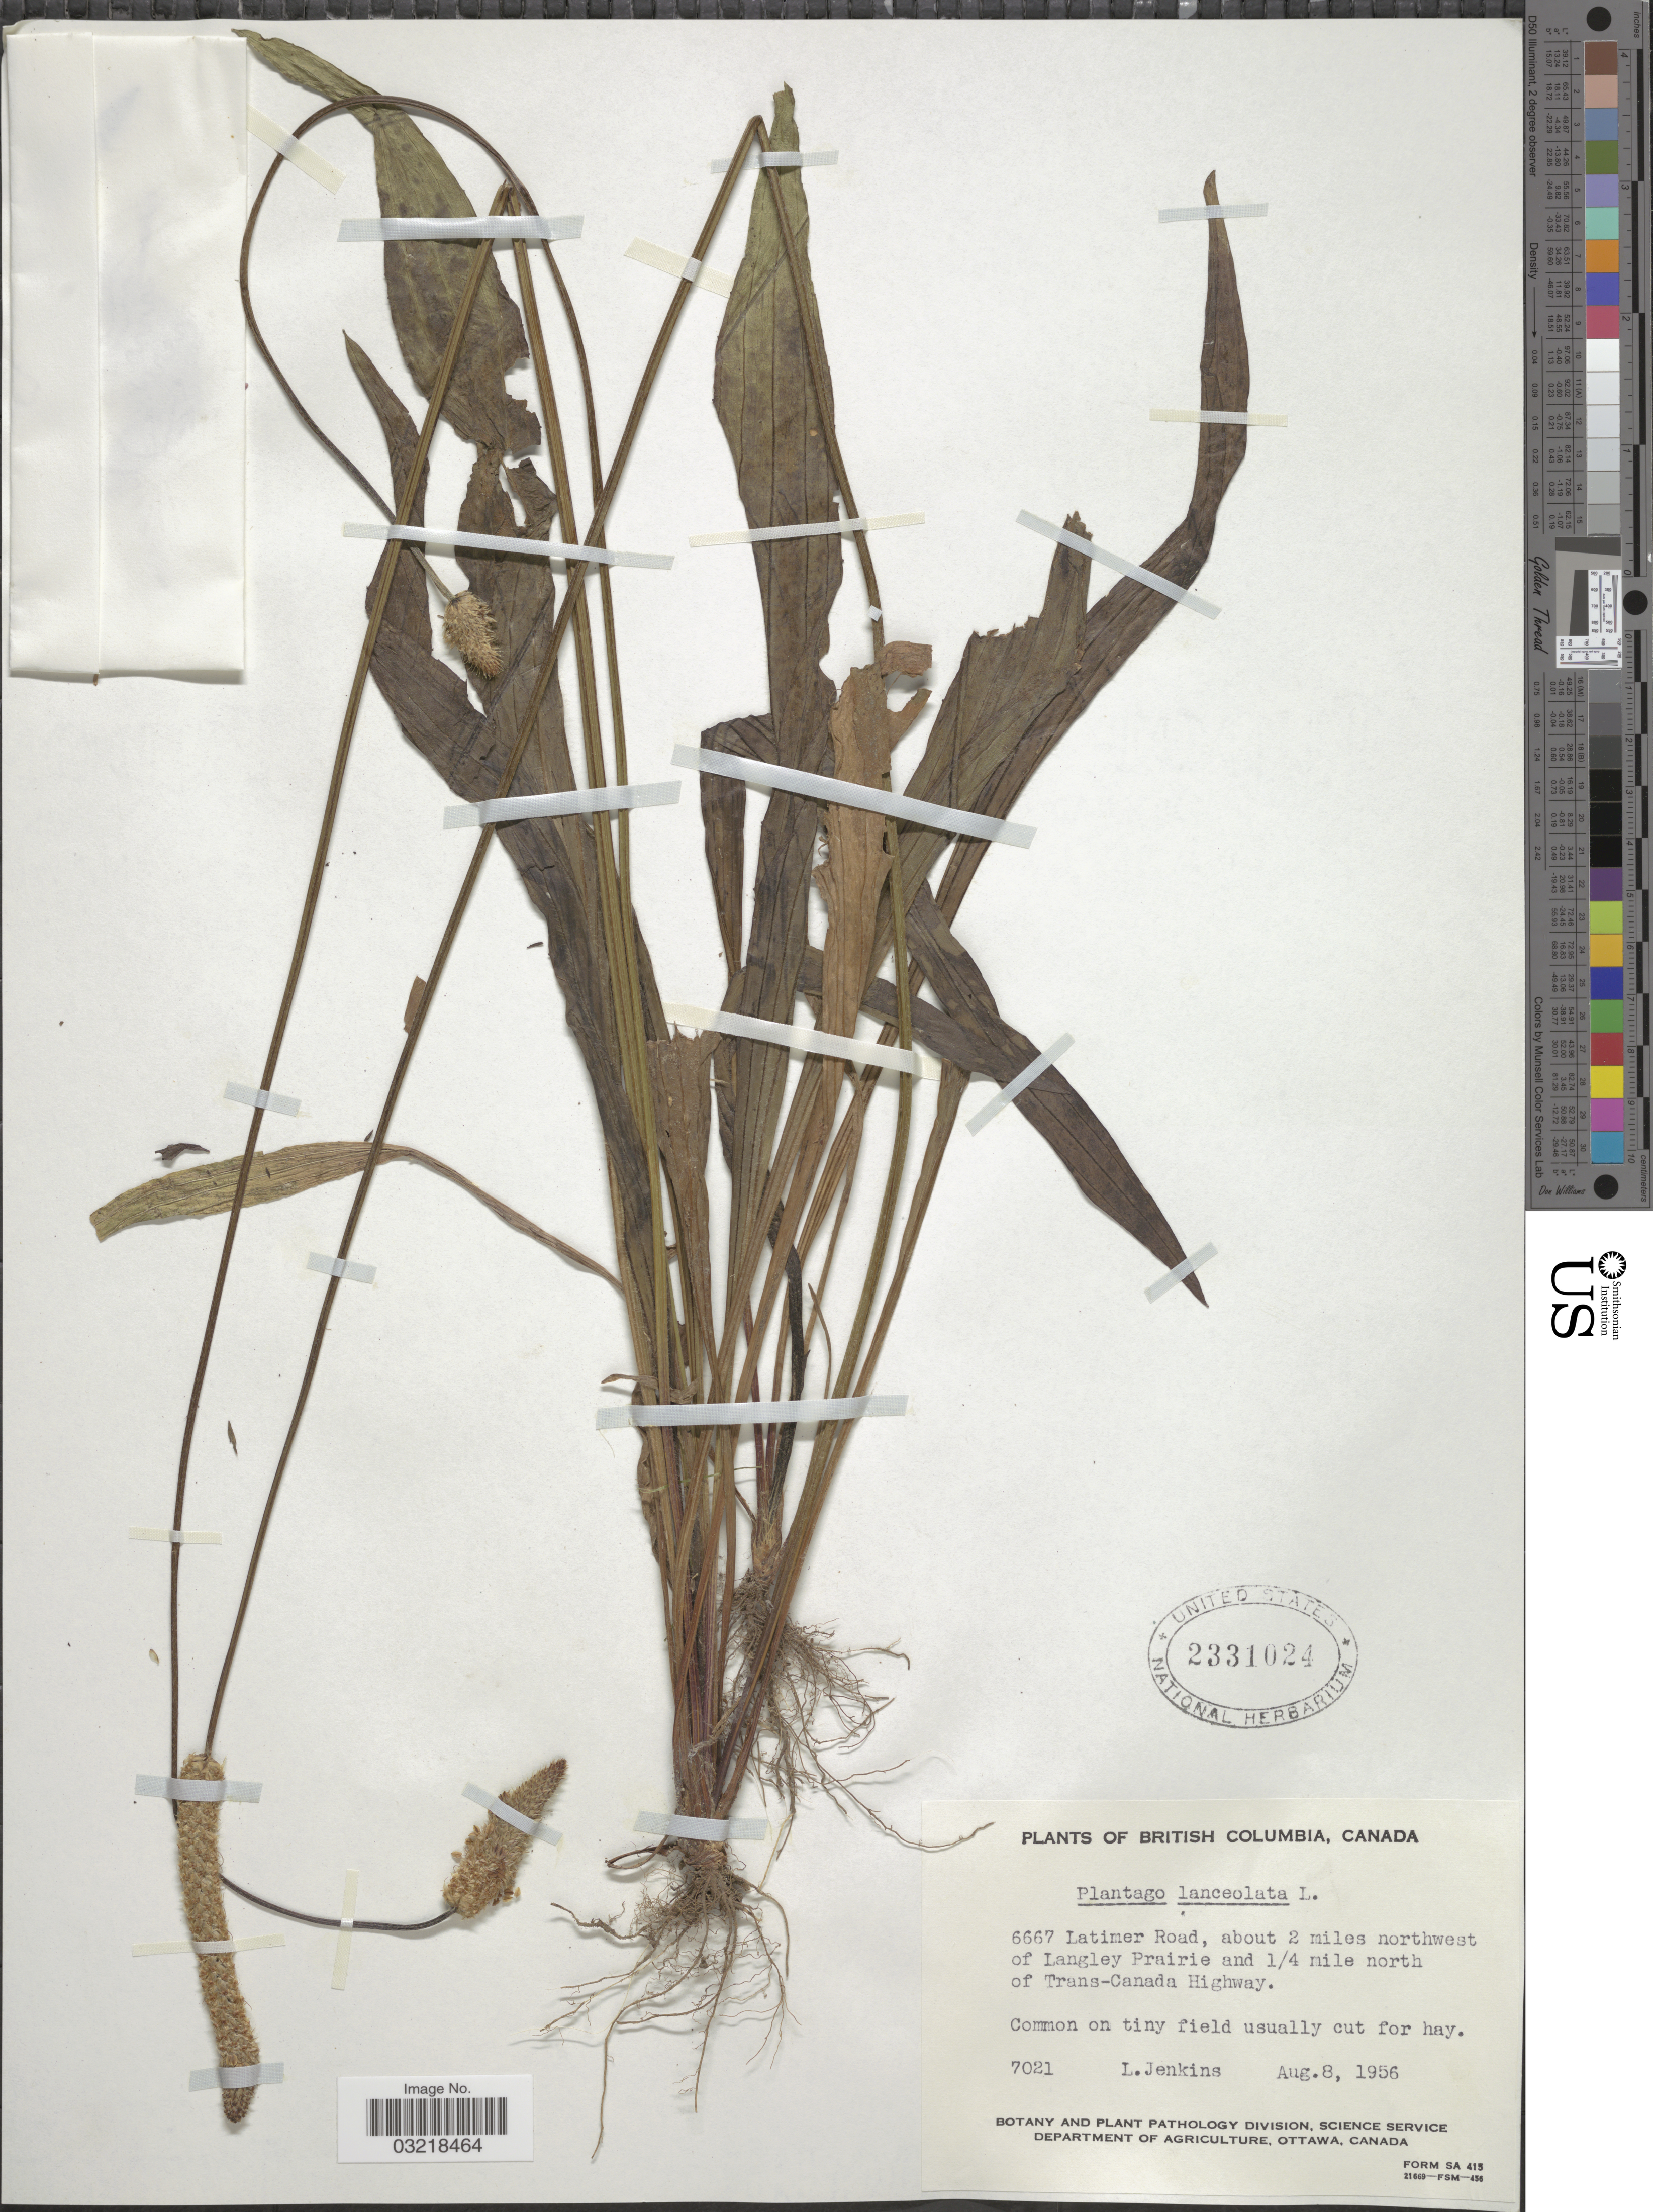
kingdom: Plantae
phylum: Tracheophyta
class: Magnoliopsida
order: Lamiales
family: Plantaginaceae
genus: Plantago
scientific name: Plantago lanceolata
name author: L.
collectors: L. Jenkins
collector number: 7021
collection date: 1956-08-08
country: Canada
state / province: British Columbia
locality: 6667 Latimer Road, about 2 miles northwest of Langley Prairie and ¼ mile north of Trans-Canada Highway.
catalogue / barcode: US 2331024